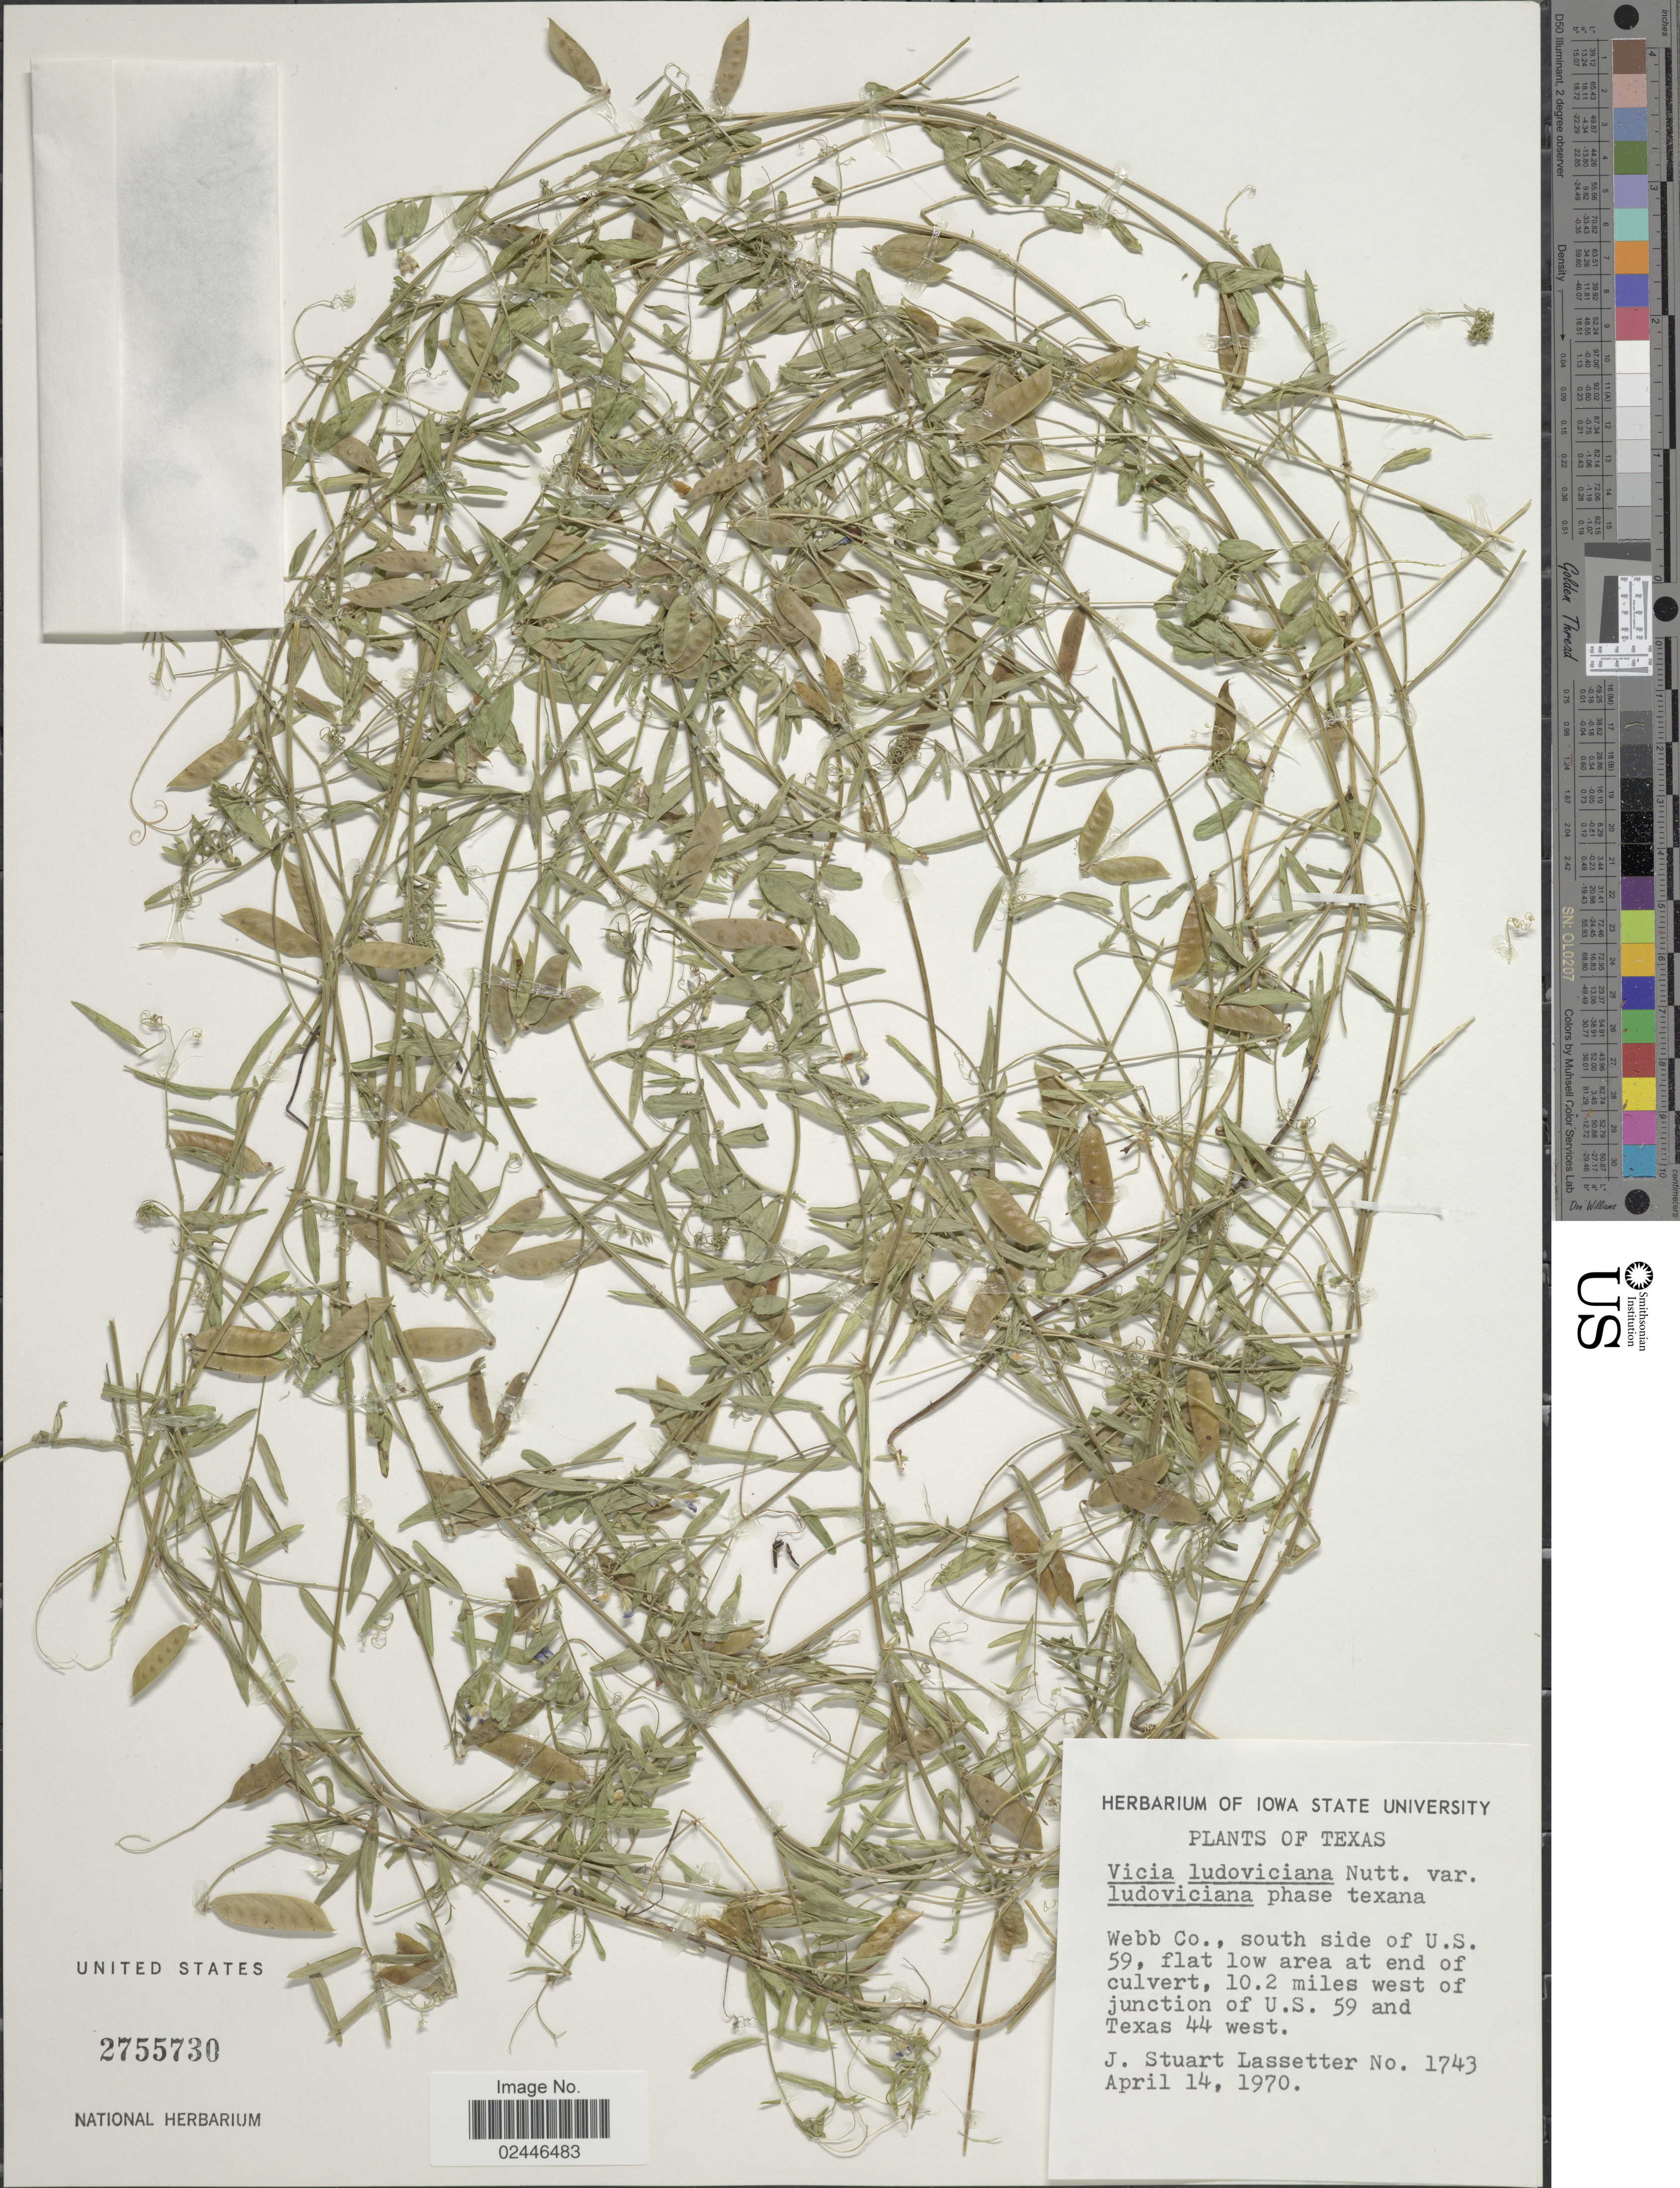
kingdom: Plantae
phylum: Tracheophyta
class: Magnoliopsida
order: Fabales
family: Fabaceae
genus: Vicia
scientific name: Vicia ludoviciana var. ludoviciana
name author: Nutt. ex Torr. & A. Gray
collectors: J. Lassetter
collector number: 1743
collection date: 1970-04-14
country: United States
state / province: Texas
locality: Webb Co., south side of U.S. 59, flat low area at end of culvert, 10.2 miles west of junction of U.S. 59 and Texas 44 west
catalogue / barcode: US 2755730